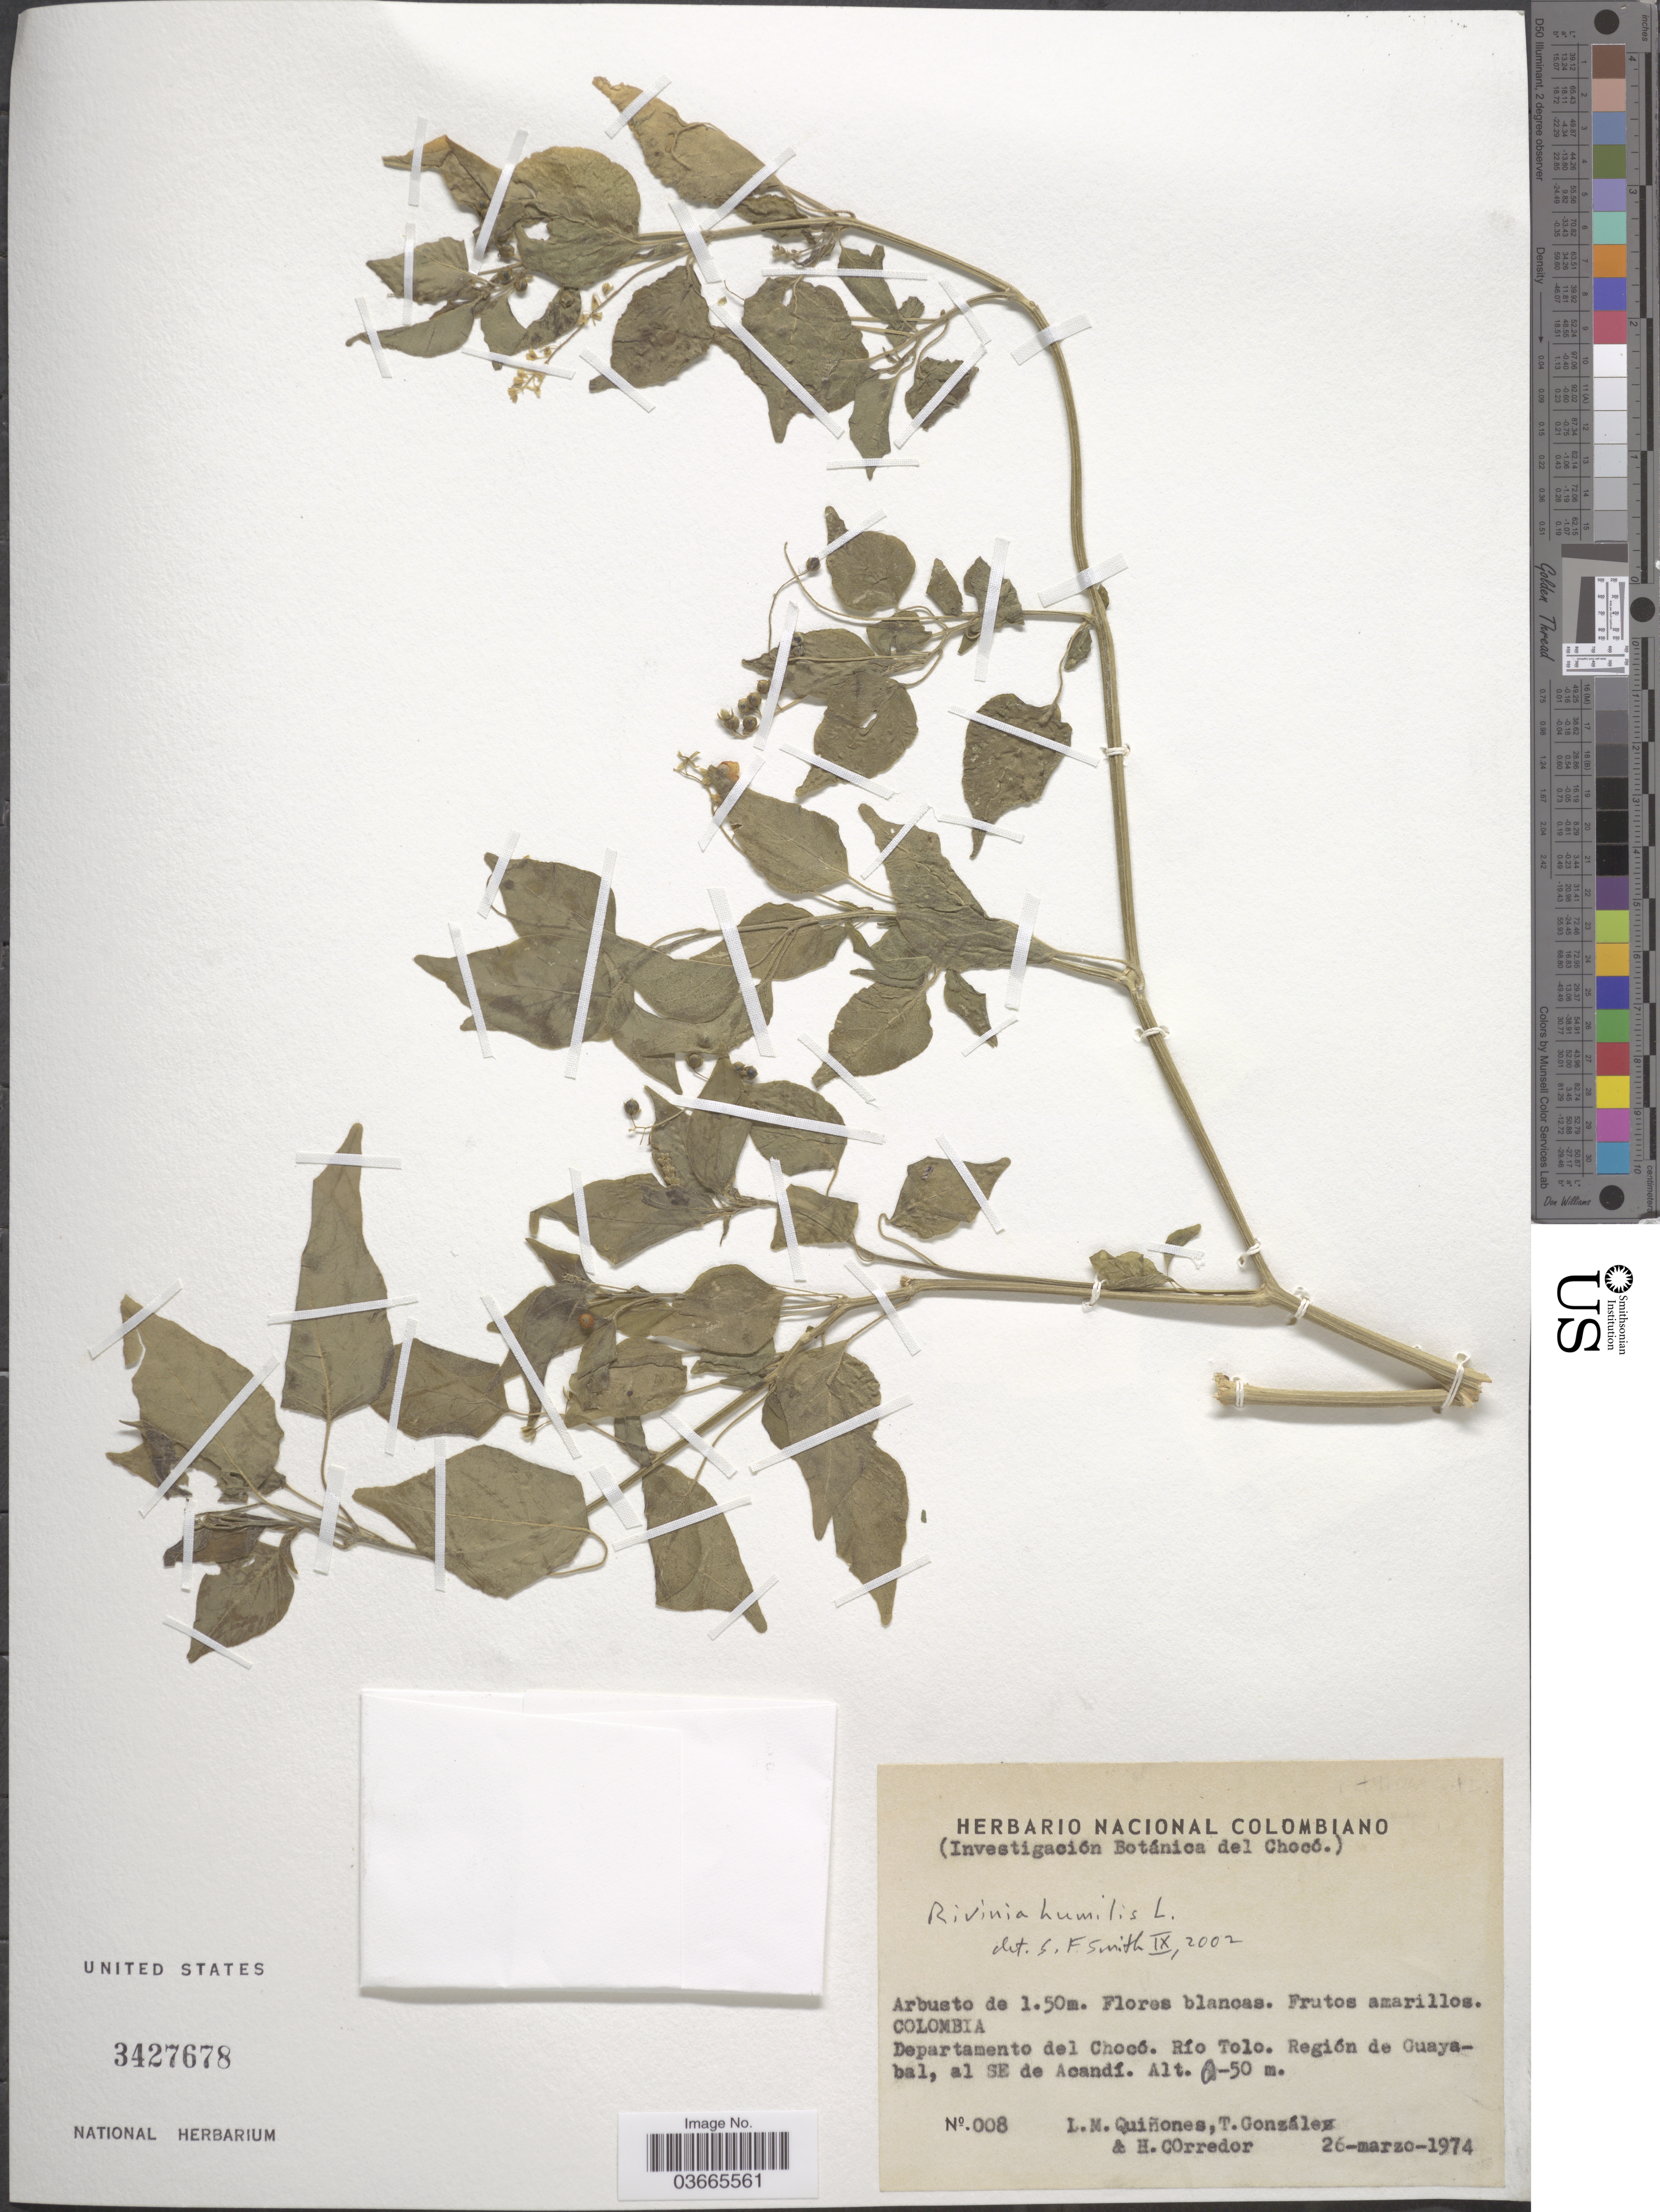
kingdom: Plantae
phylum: Tracheophyta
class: Magnoliopsida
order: Caryophyllales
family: Phytolaccaceae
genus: Rivina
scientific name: Rivina humilis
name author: L.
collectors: L. Quiñones, T. Gonzalez & H. Corredor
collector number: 008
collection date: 1974-03-26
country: Colombia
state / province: Chocó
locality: Departamento del Chocó. Río Tolo. Región de Guayabal, al SE de Acandí.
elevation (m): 0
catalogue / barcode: US 3427678